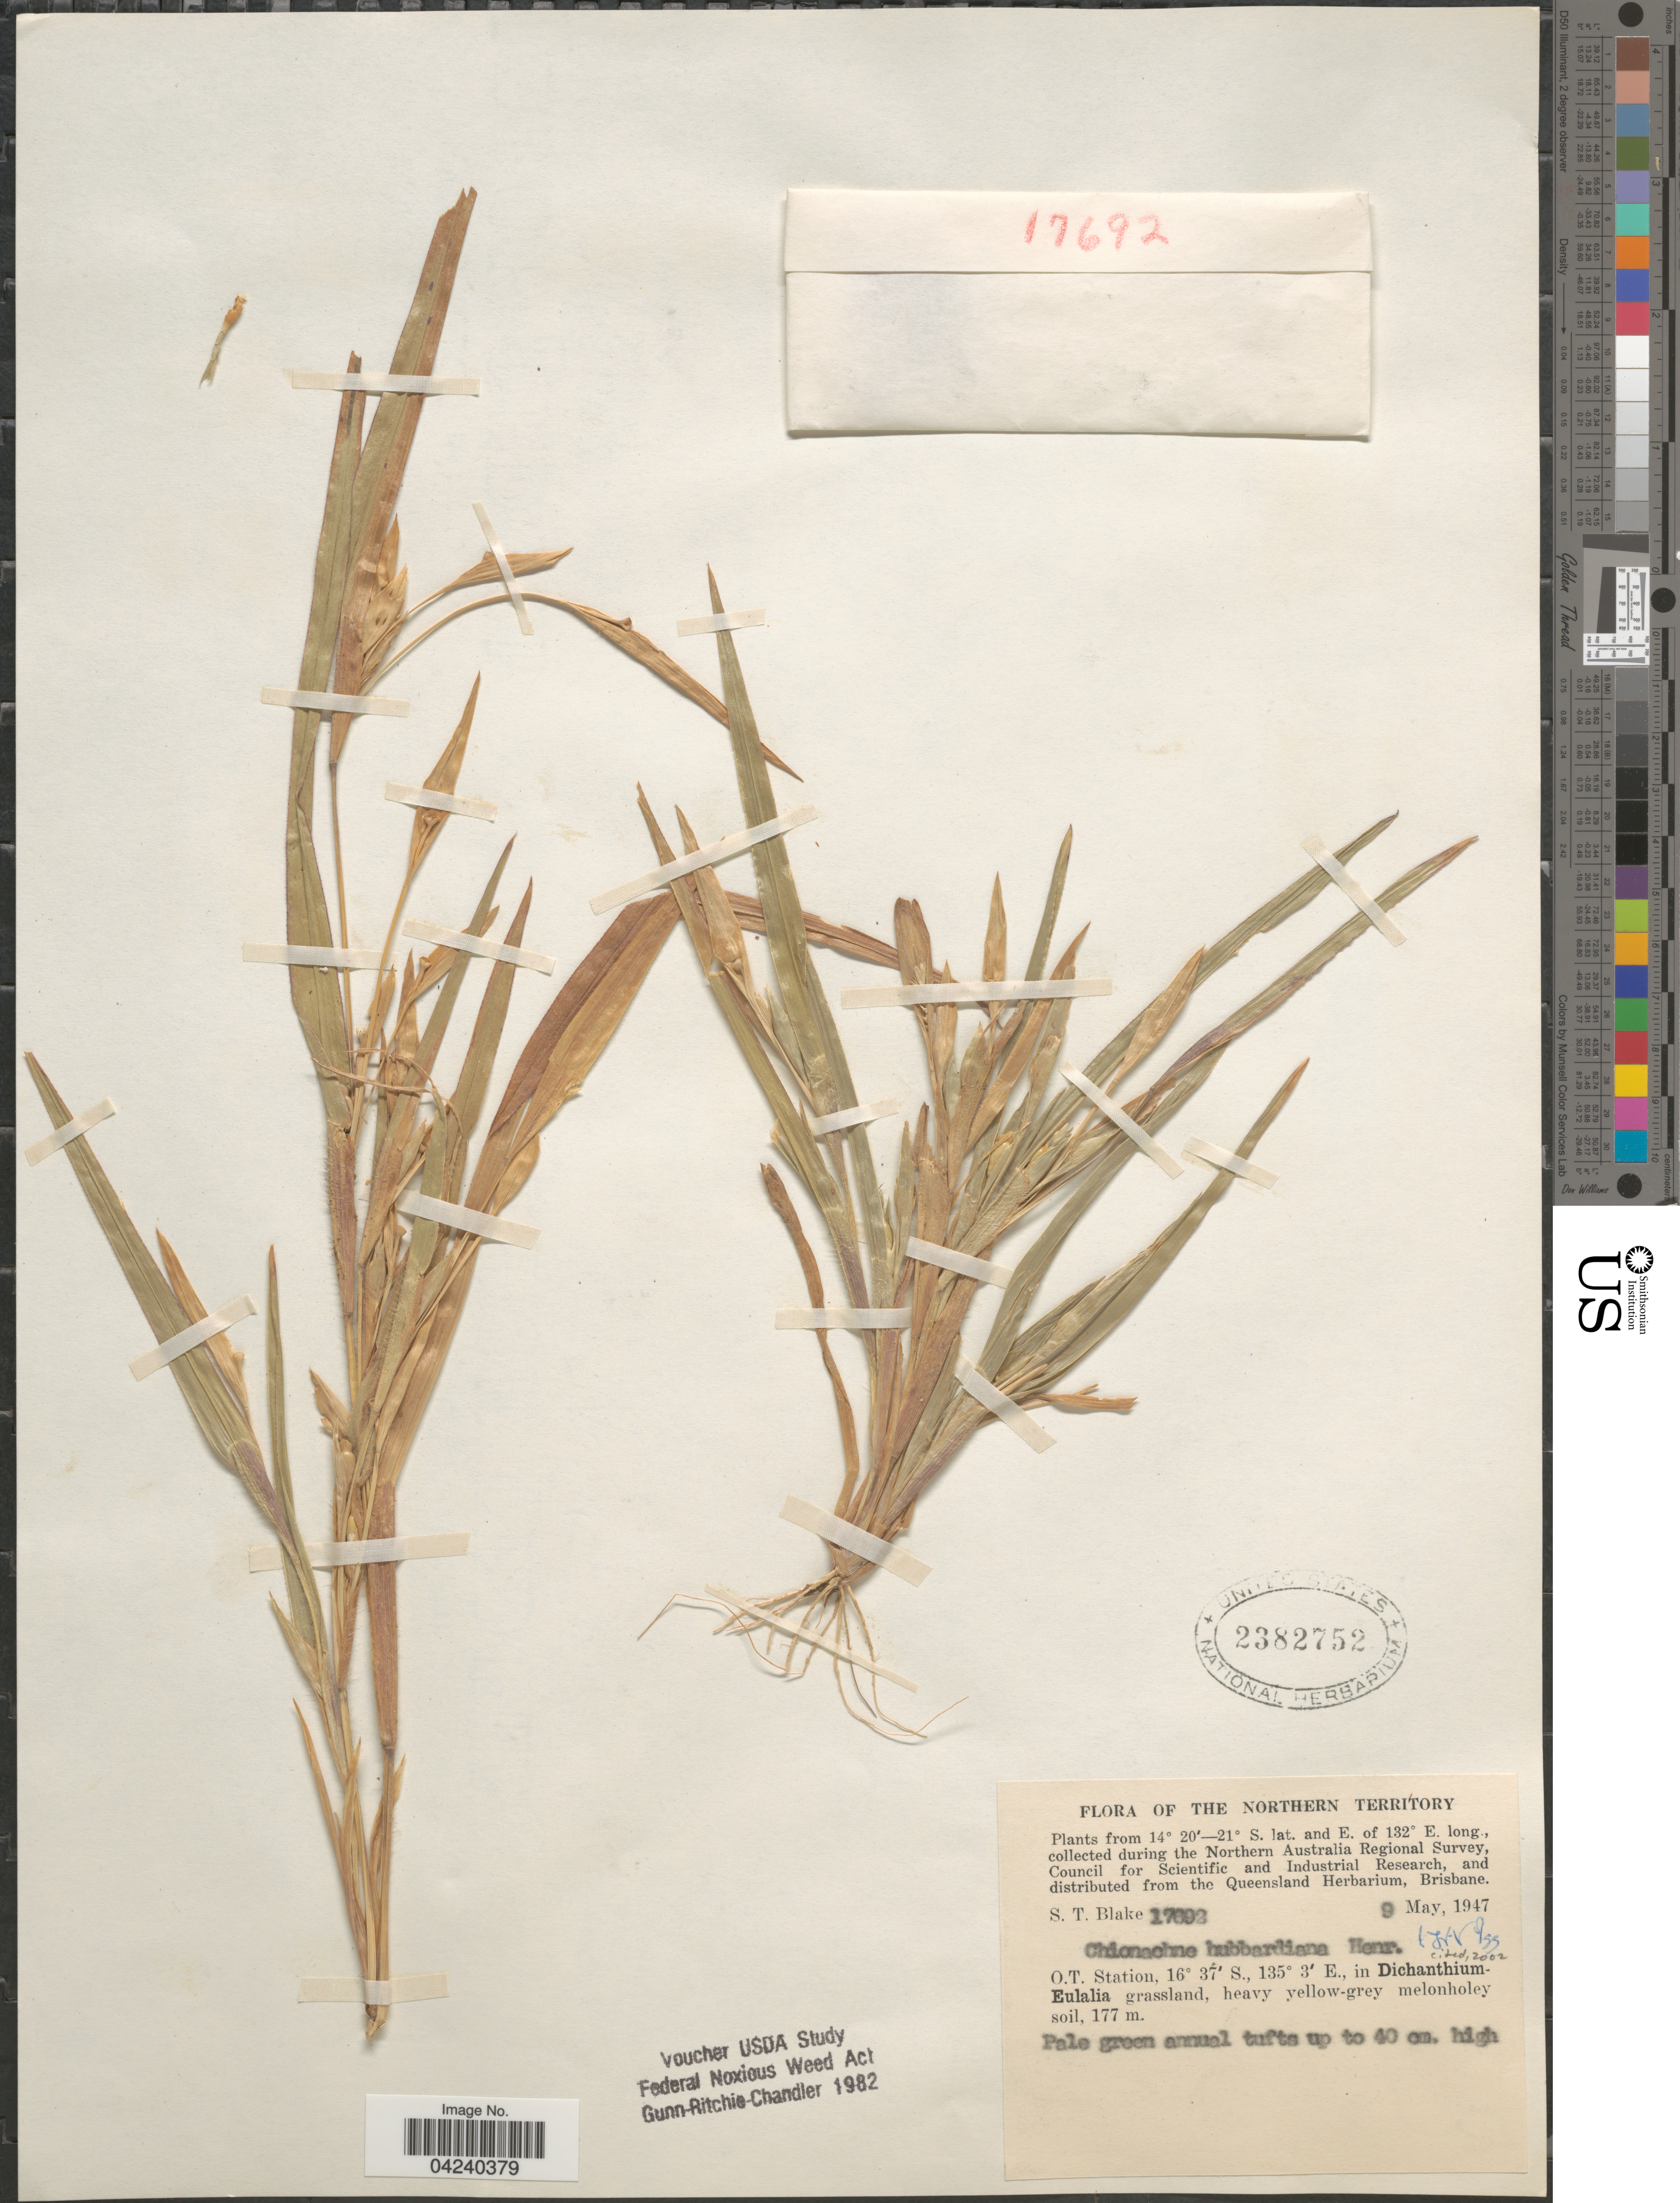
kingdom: Plantae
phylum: Tracheophyta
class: Liliopsida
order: Poales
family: Poaceae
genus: Chionachne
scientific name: Chionachne hubbardiana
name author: Henr.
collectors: S. T. Blake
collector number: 17692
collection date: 1947-05-09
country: Australia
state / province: Northern Territory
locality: Northern Australia Regional Survey. O.T. Station, in Dichanthium Eulalia grassland.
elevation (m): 177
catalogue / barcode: US 2382752